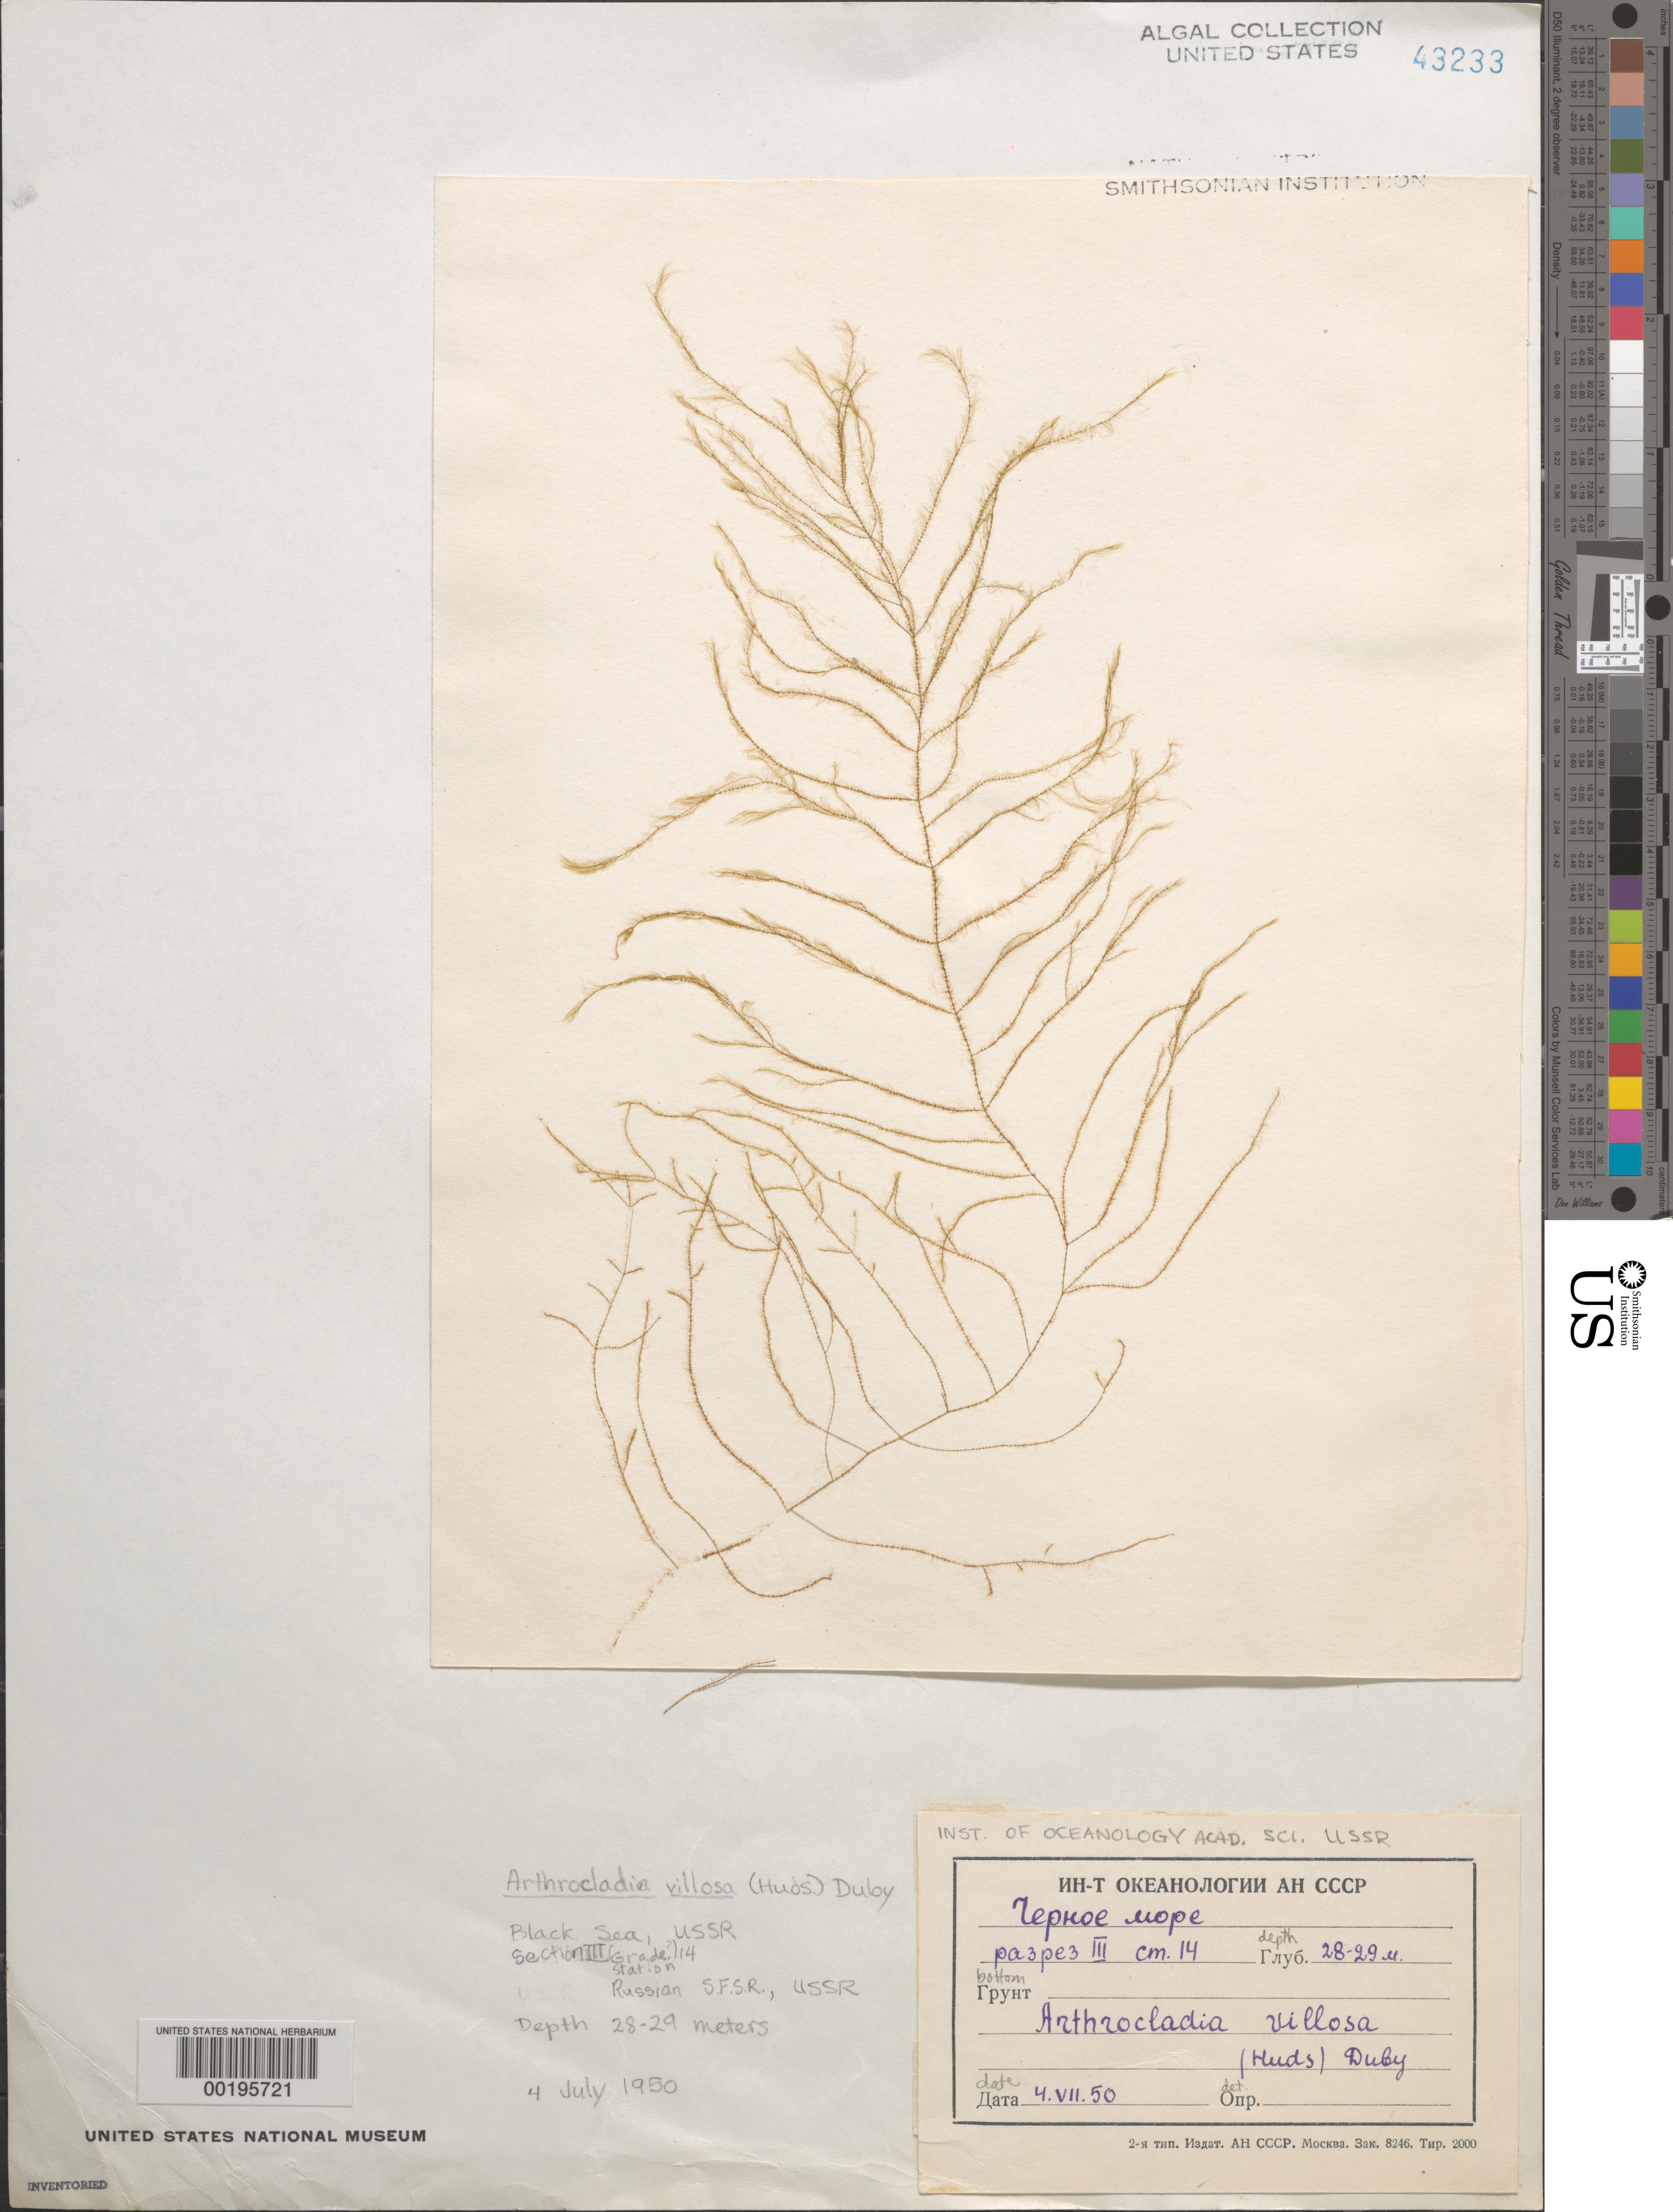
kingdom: Chromista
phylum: Ochrophyta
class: Phaeophyceae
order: Desmarestiales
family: Arthrocladiaceae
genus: Arthrocladia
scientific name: Arthrocladia villosa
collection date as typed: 04 Jul 1950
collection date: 1950-07-04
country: Russian Federation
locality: Black sea, section iii, station 14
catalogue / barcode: US 43233